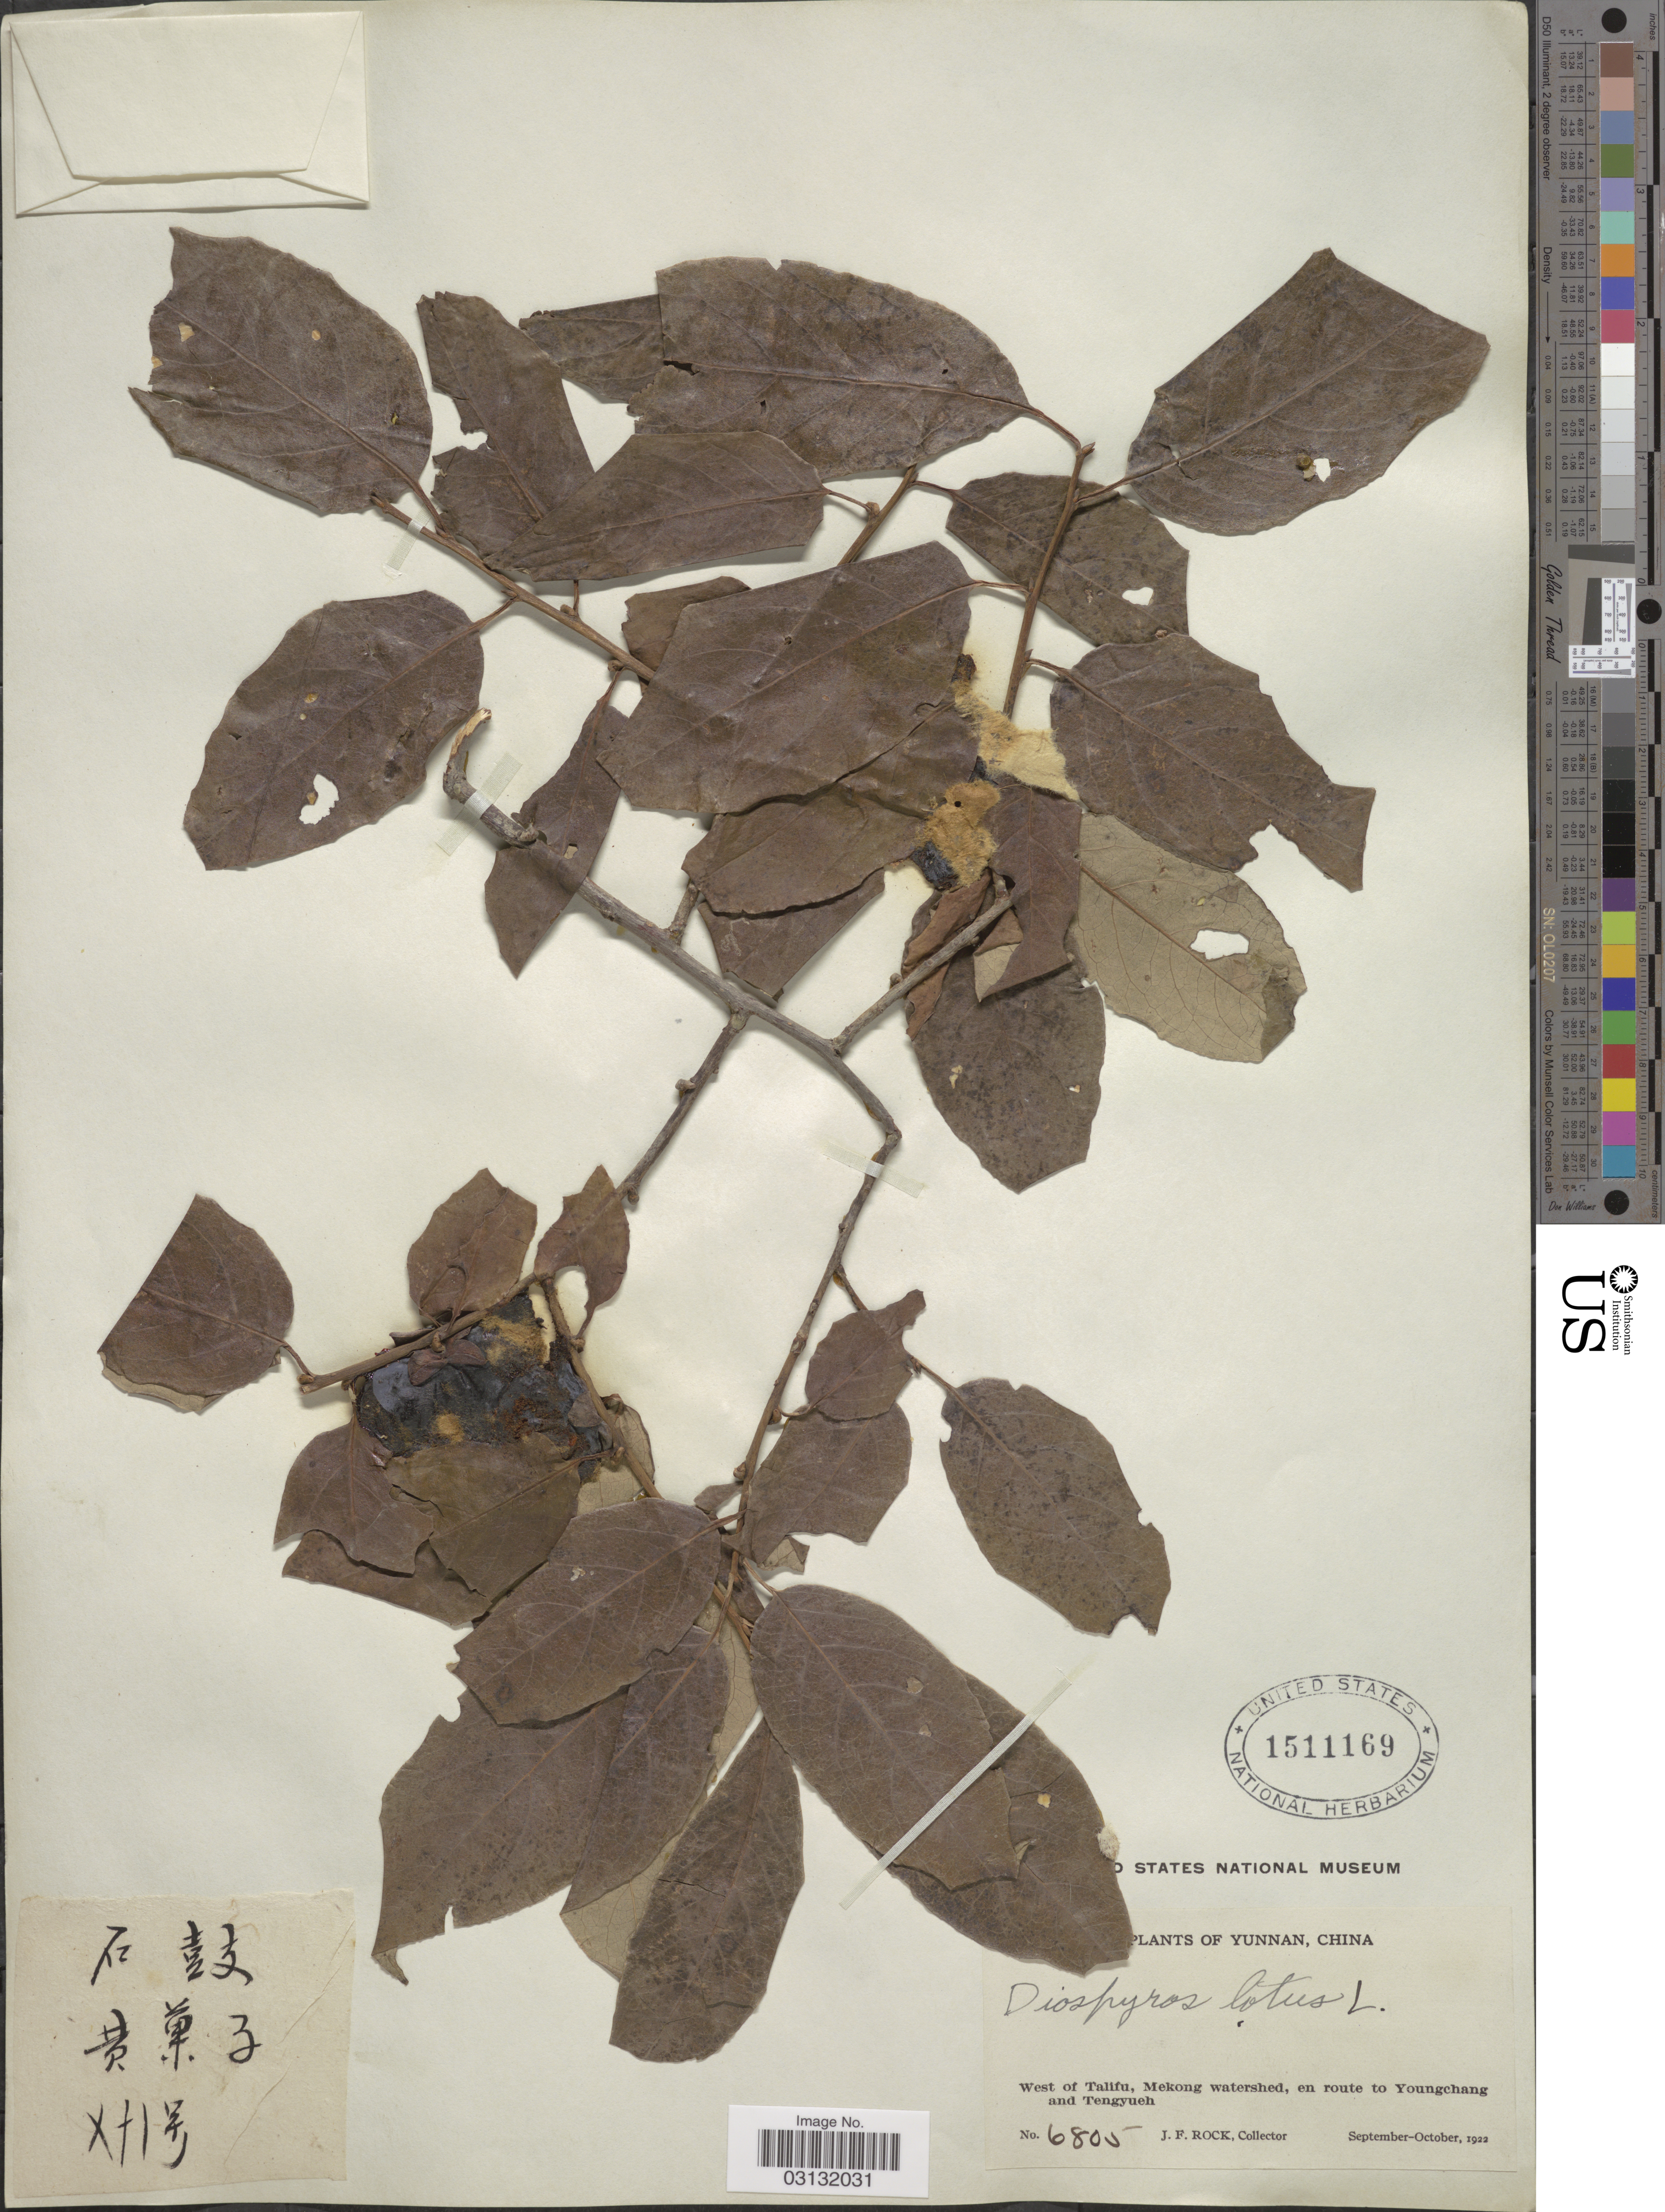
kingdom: Plantae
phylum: Tracheophyta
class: Magnoliopsida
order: Ericales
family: Ebenaceae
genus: Diospyros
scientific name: Diospyros lotus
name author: L.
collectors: J. Rock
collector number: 6805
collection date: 1922-09/1922-10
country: China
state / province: Yunnan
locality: Yunnan, China, West of Talifu, Mekong watershed, en route to Youngchang and Tengyueh.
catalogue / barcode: US 1511169